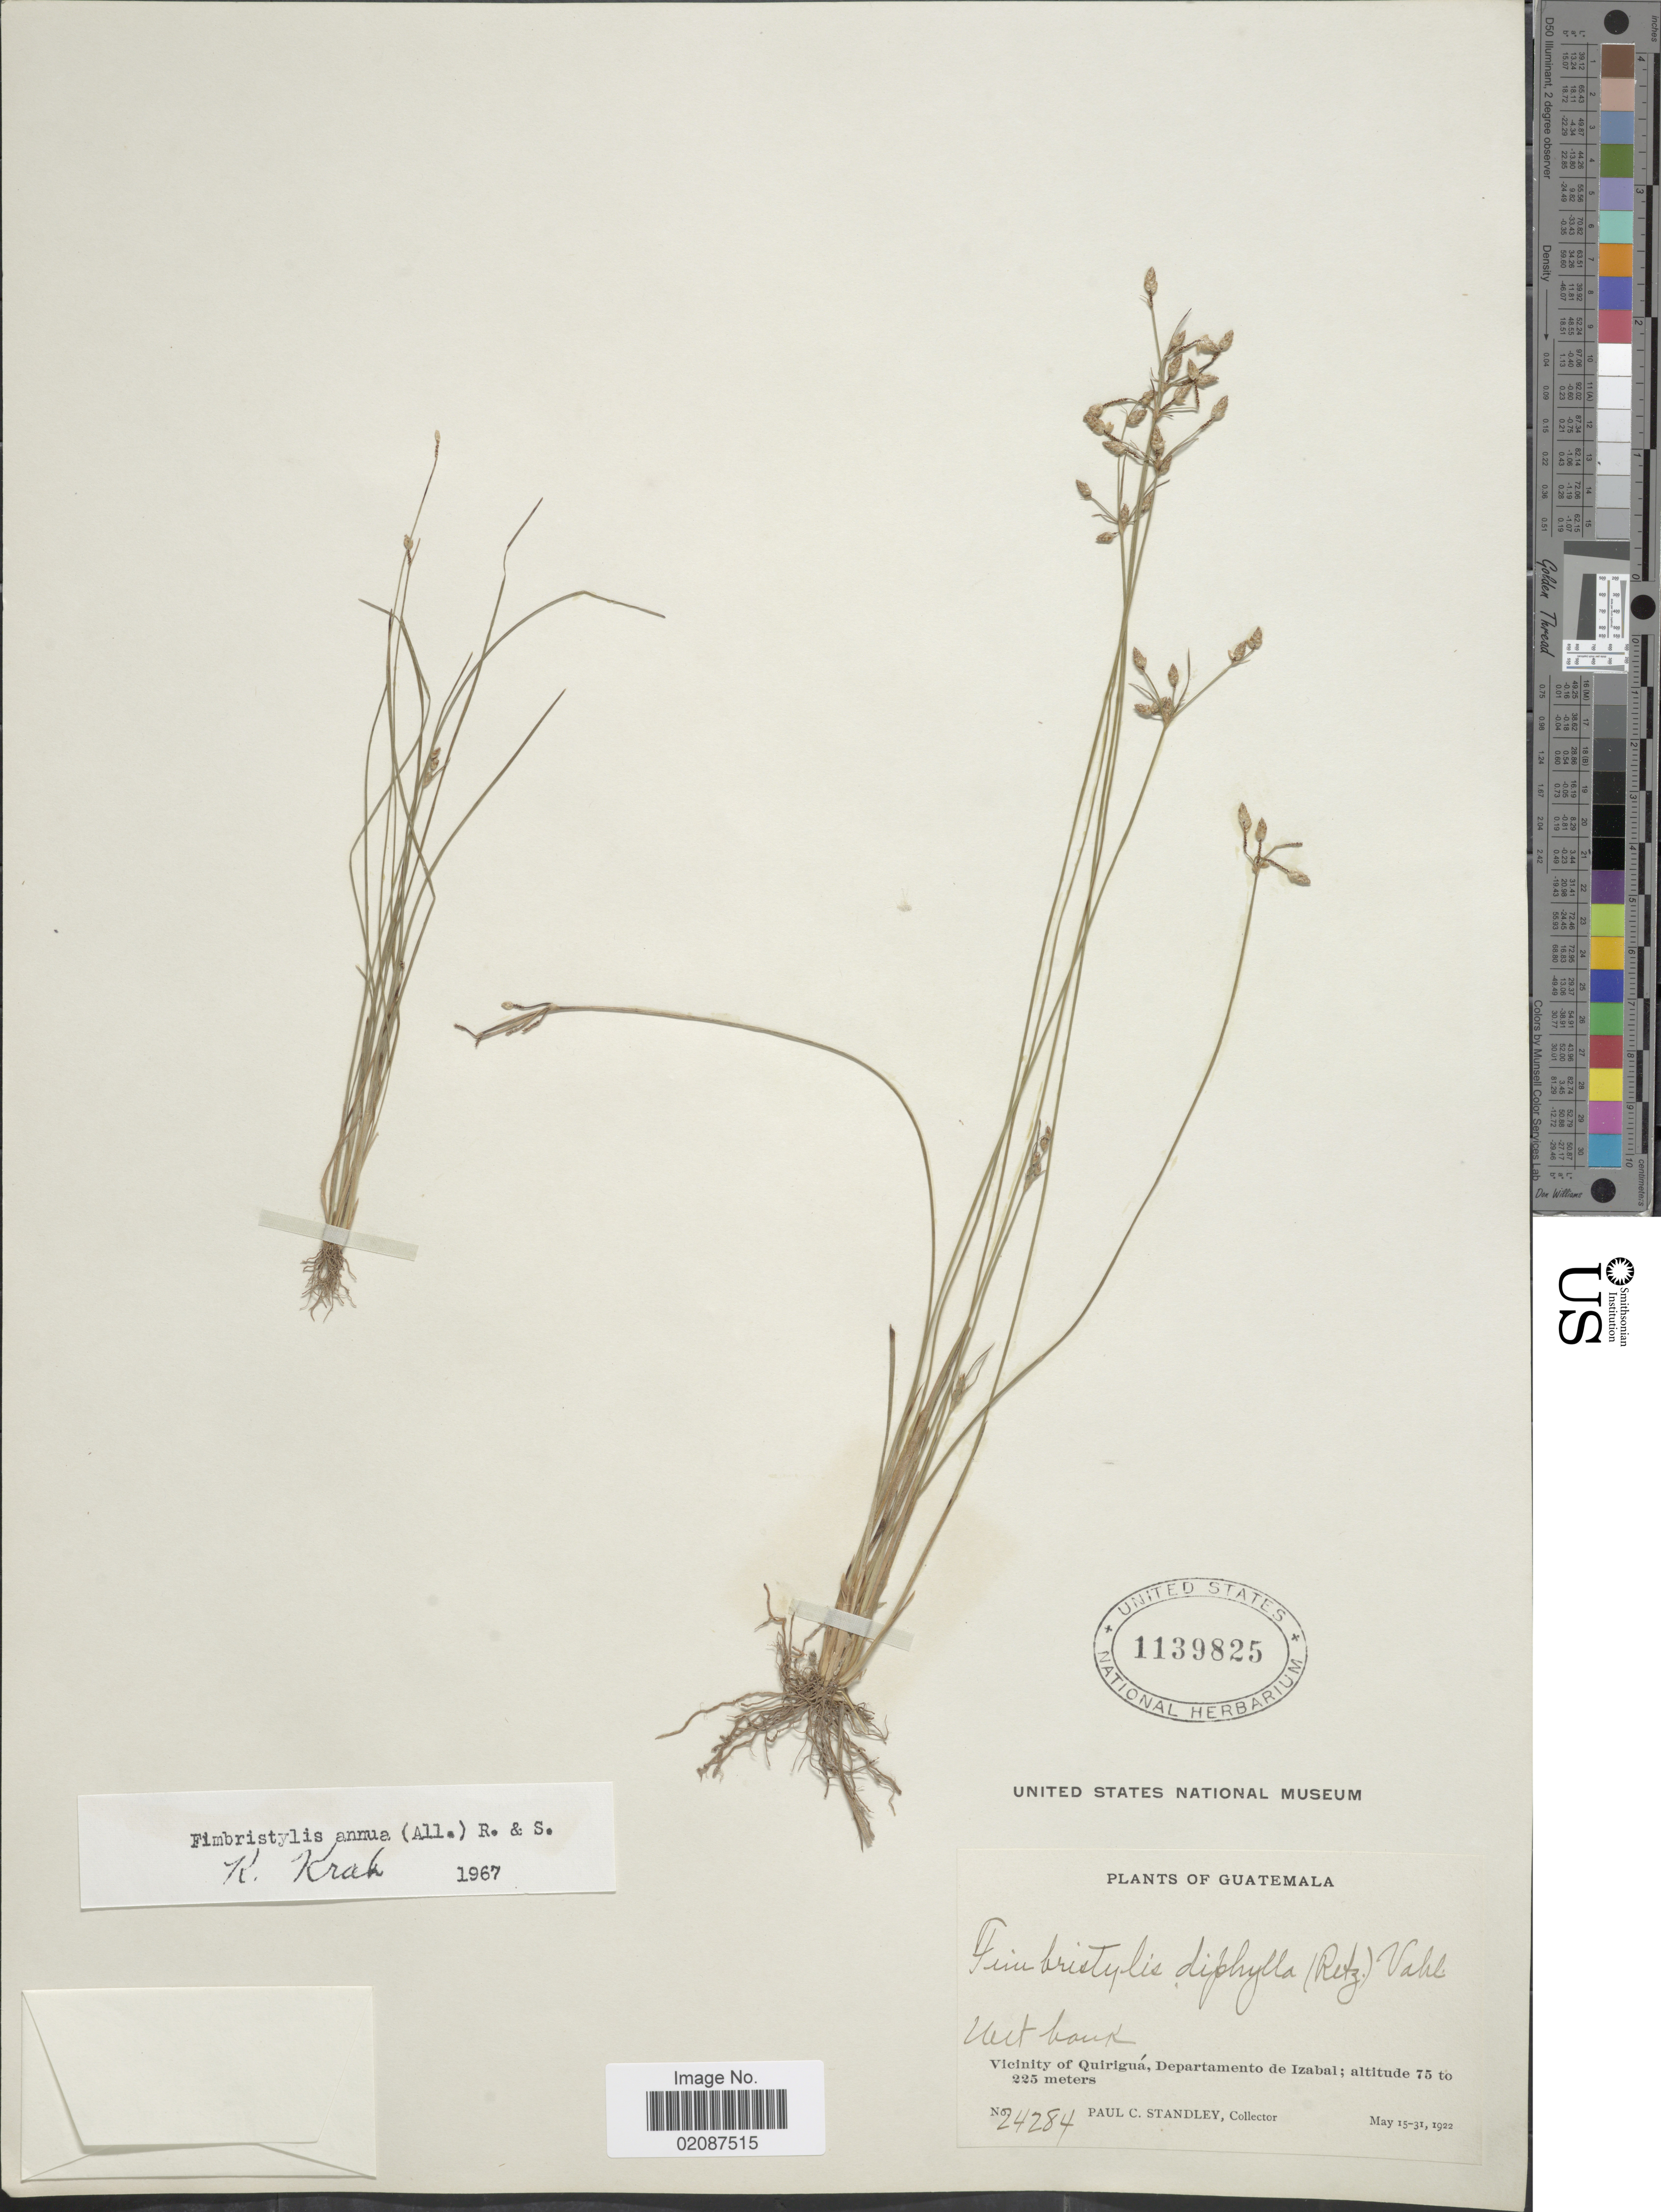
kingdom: Plantae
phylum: Tracheophyta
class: Liliopsida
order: Poales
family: Cyperaceae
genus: Fimbristylis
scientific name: Fimbristylis annua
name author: (All.) Roem. & Schult.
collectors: P. C. Standley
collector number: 24284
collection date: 1922-05-15/1922-05-31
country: Guatemala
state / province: Izabal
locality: Vicinity of Quirigua, Departamento de Izabal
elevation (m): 75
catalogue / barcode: US 1139825